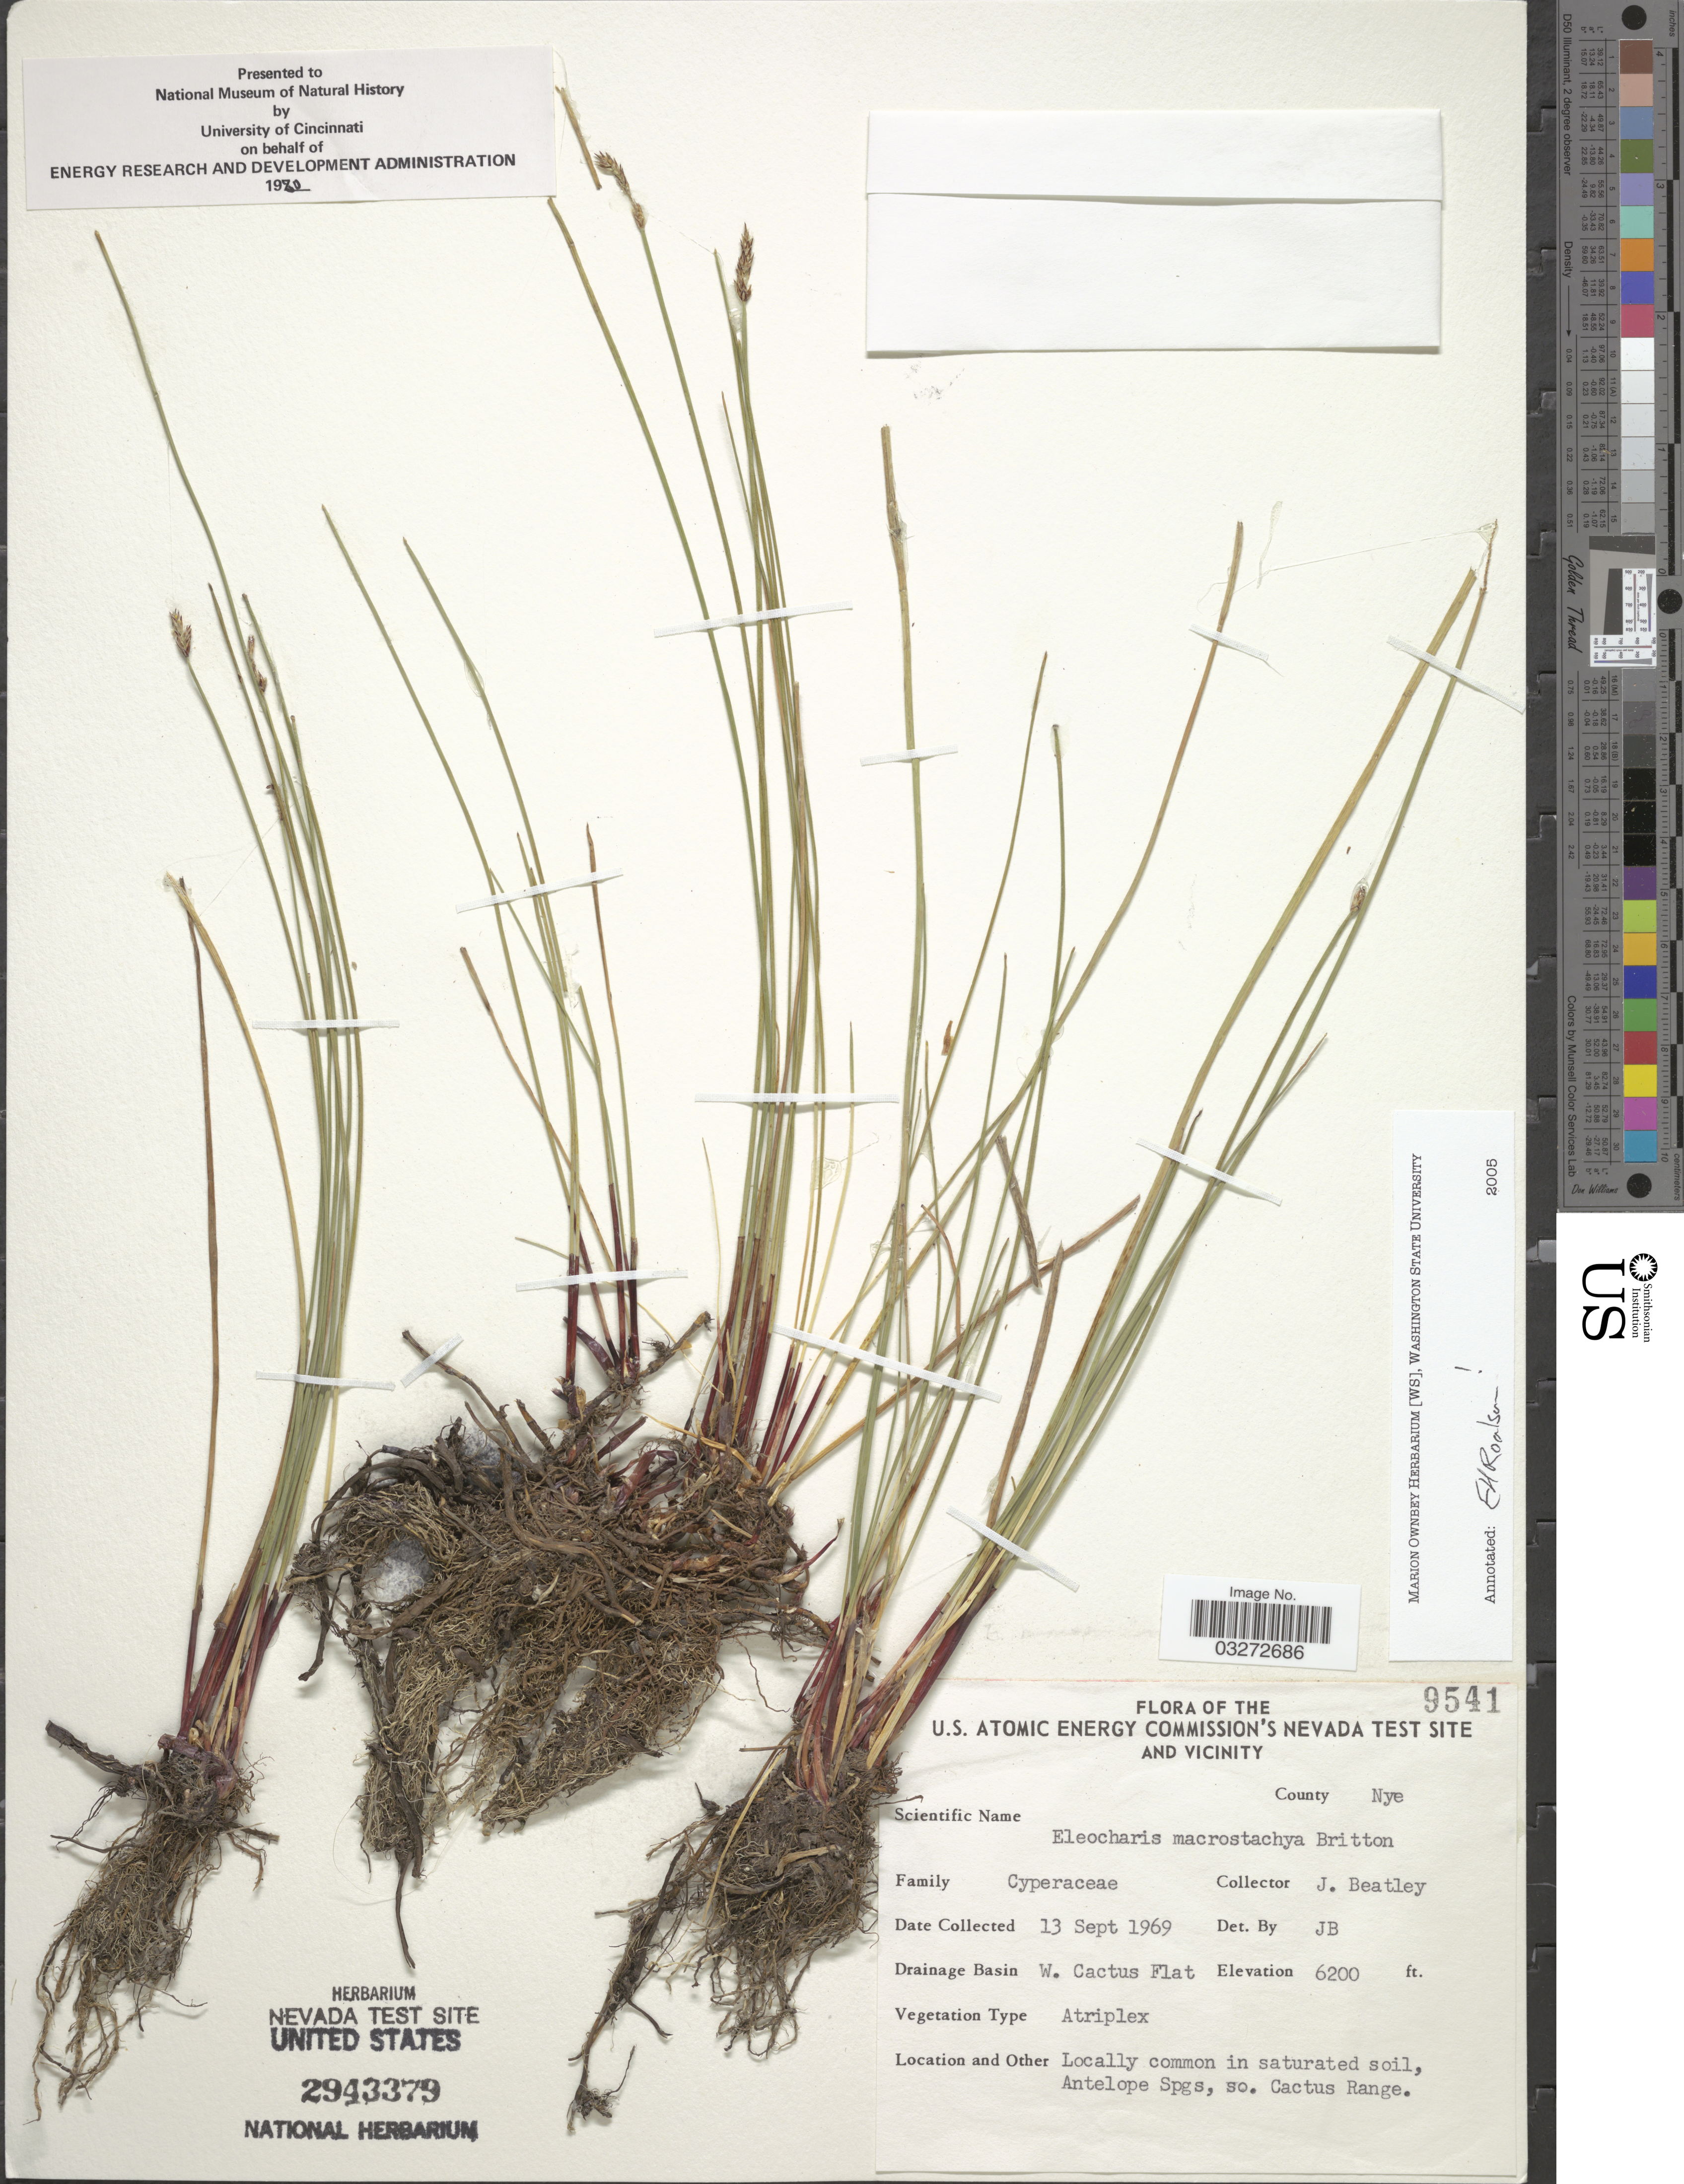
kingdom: Plantae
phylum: Tracheophyta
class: Liliopsida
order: Poales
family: Cyperaceae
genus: Eleocharis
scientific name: Eleocharis macrostachya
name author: Britton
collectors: J. C. Beatley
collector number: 9541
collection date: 1969-09-13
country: United States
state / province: Nevada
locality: U.S. Atomic Commission's Nevada Test Site and vicinity. County Nye. Drainage Basin W. Cactus Flat. Antelope Spgs, so. Cactus Range.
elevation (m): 1890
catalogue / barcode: US 2943379